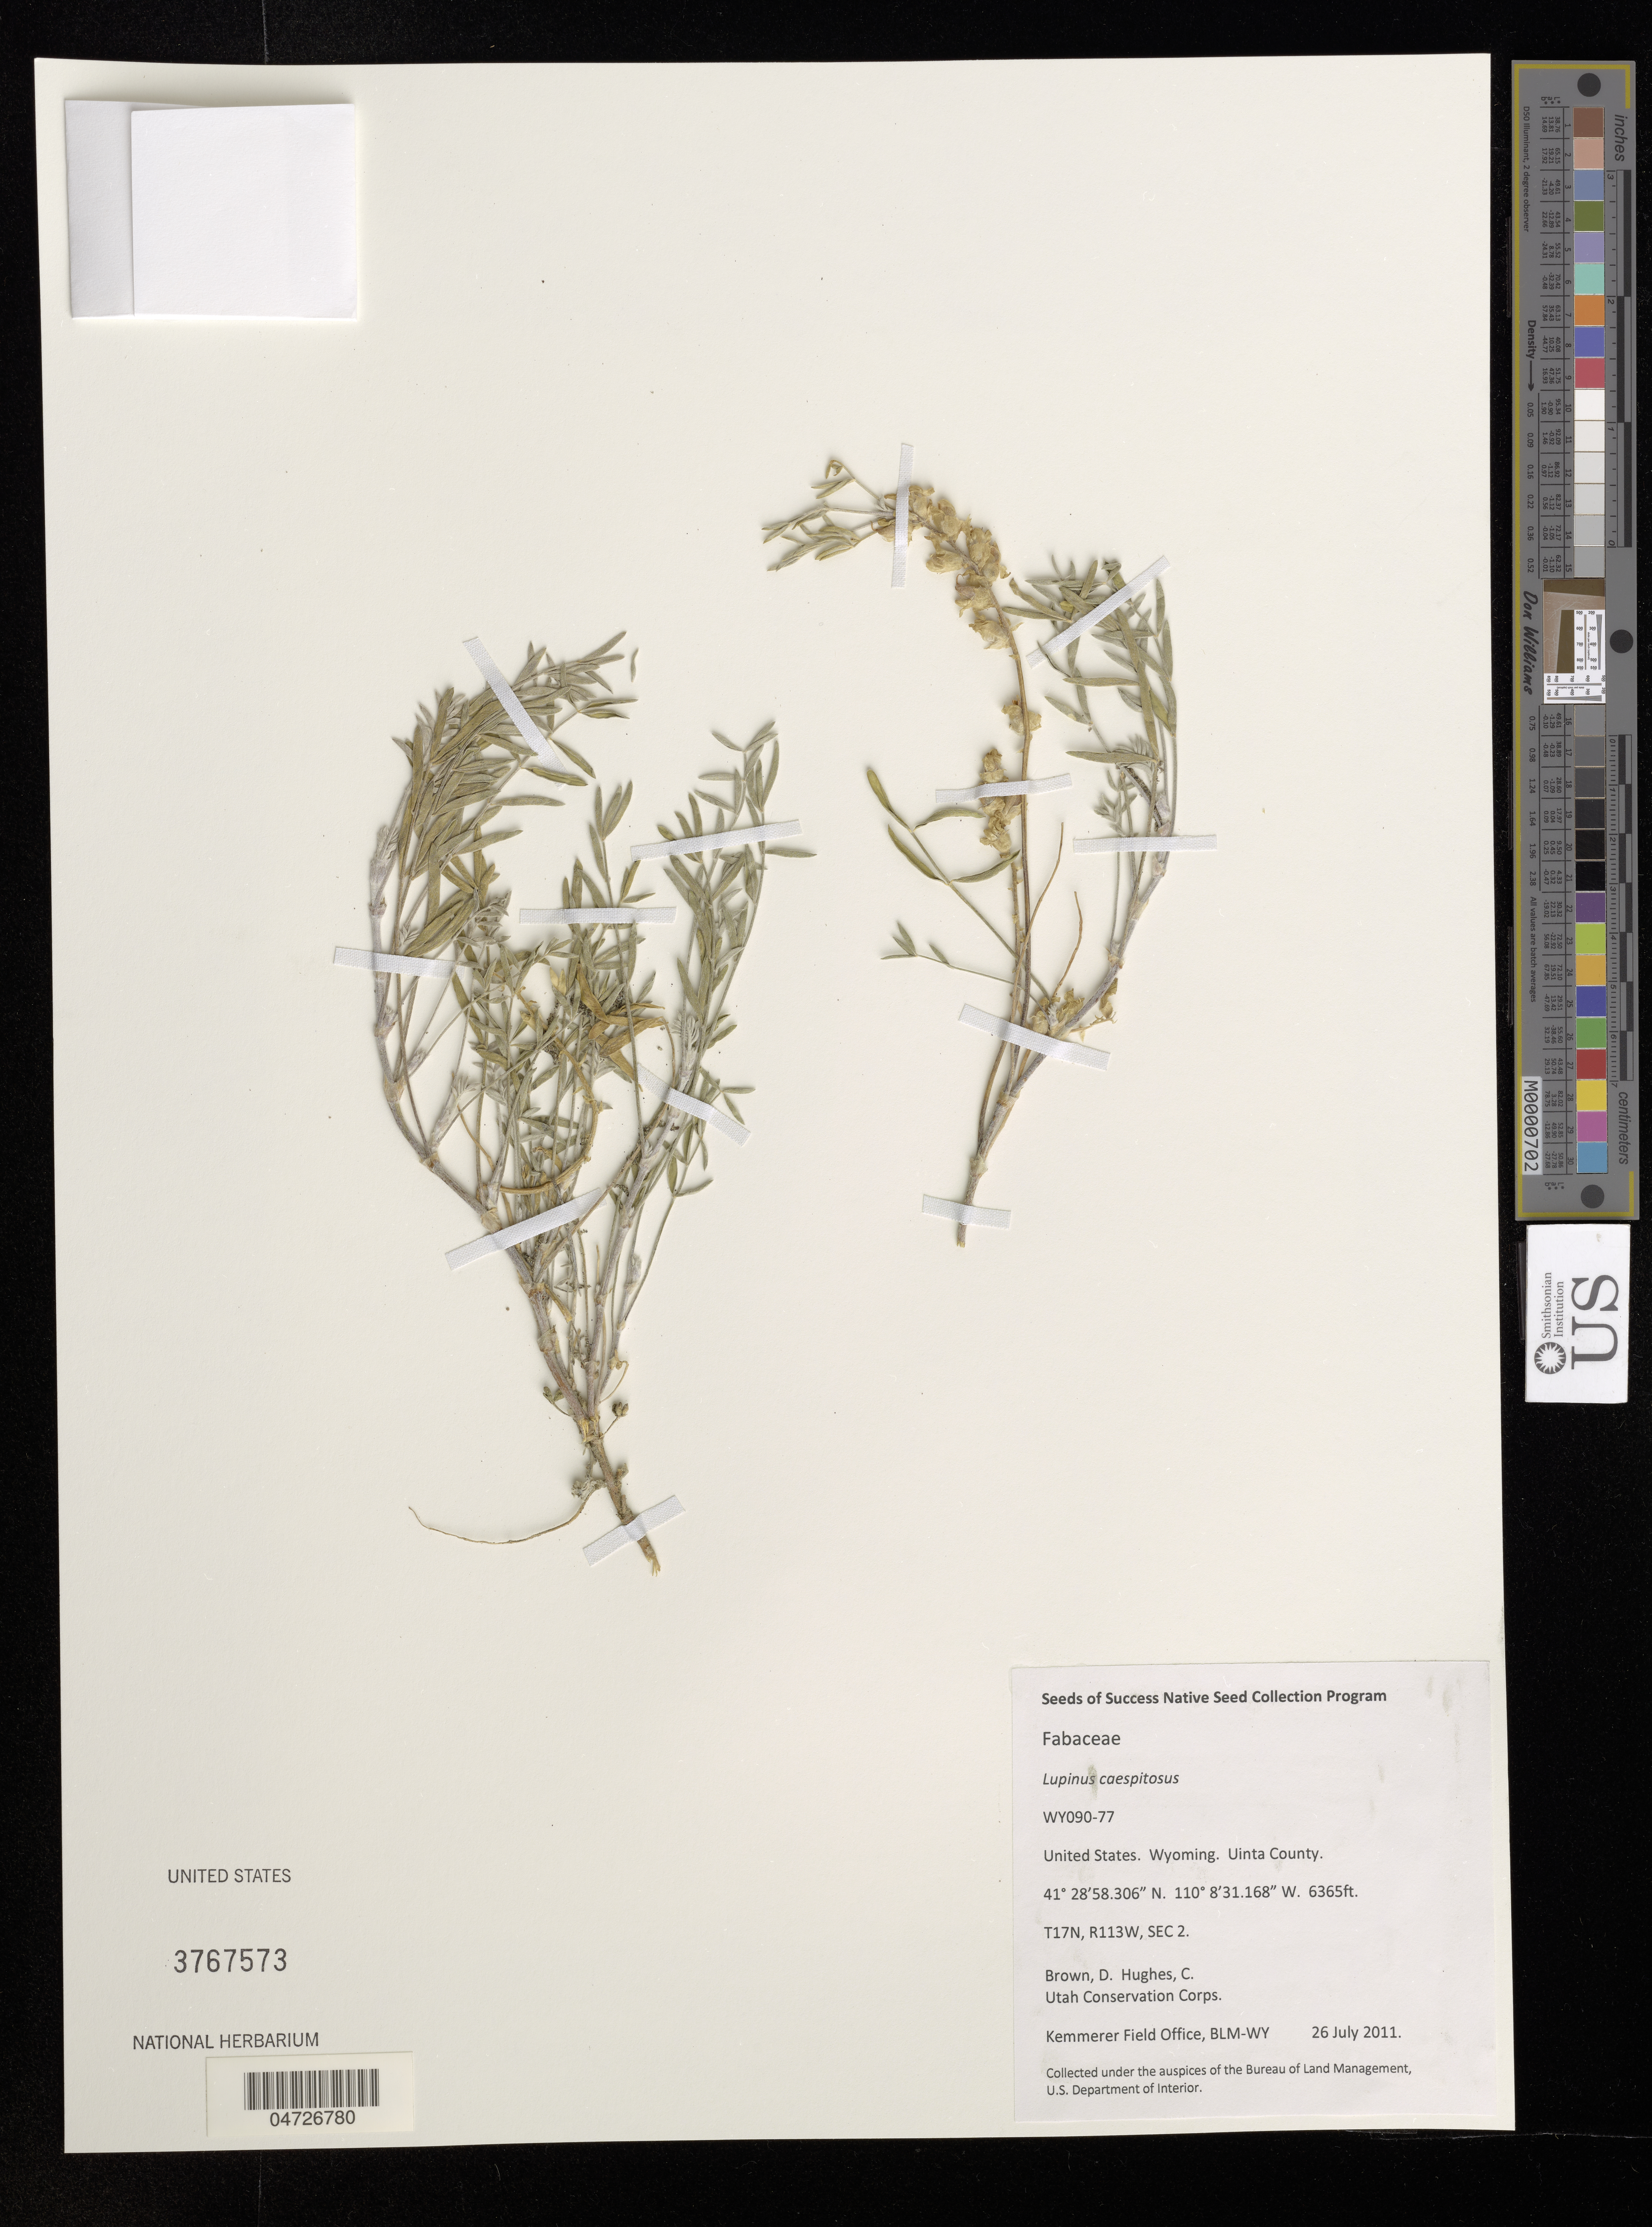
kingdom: Plantae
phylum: Tracheophyta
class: Magnoliopsida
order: Fabales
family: Fabaceae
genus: Lupinus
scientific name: Lupinus caespitosus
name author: Nutt.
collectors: D. Brown & C. Hughes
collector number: WY090-77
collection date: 2011-07-26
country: United States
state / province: Wyoming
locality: Uinta County.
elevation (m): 1940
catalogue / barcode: US 3767573